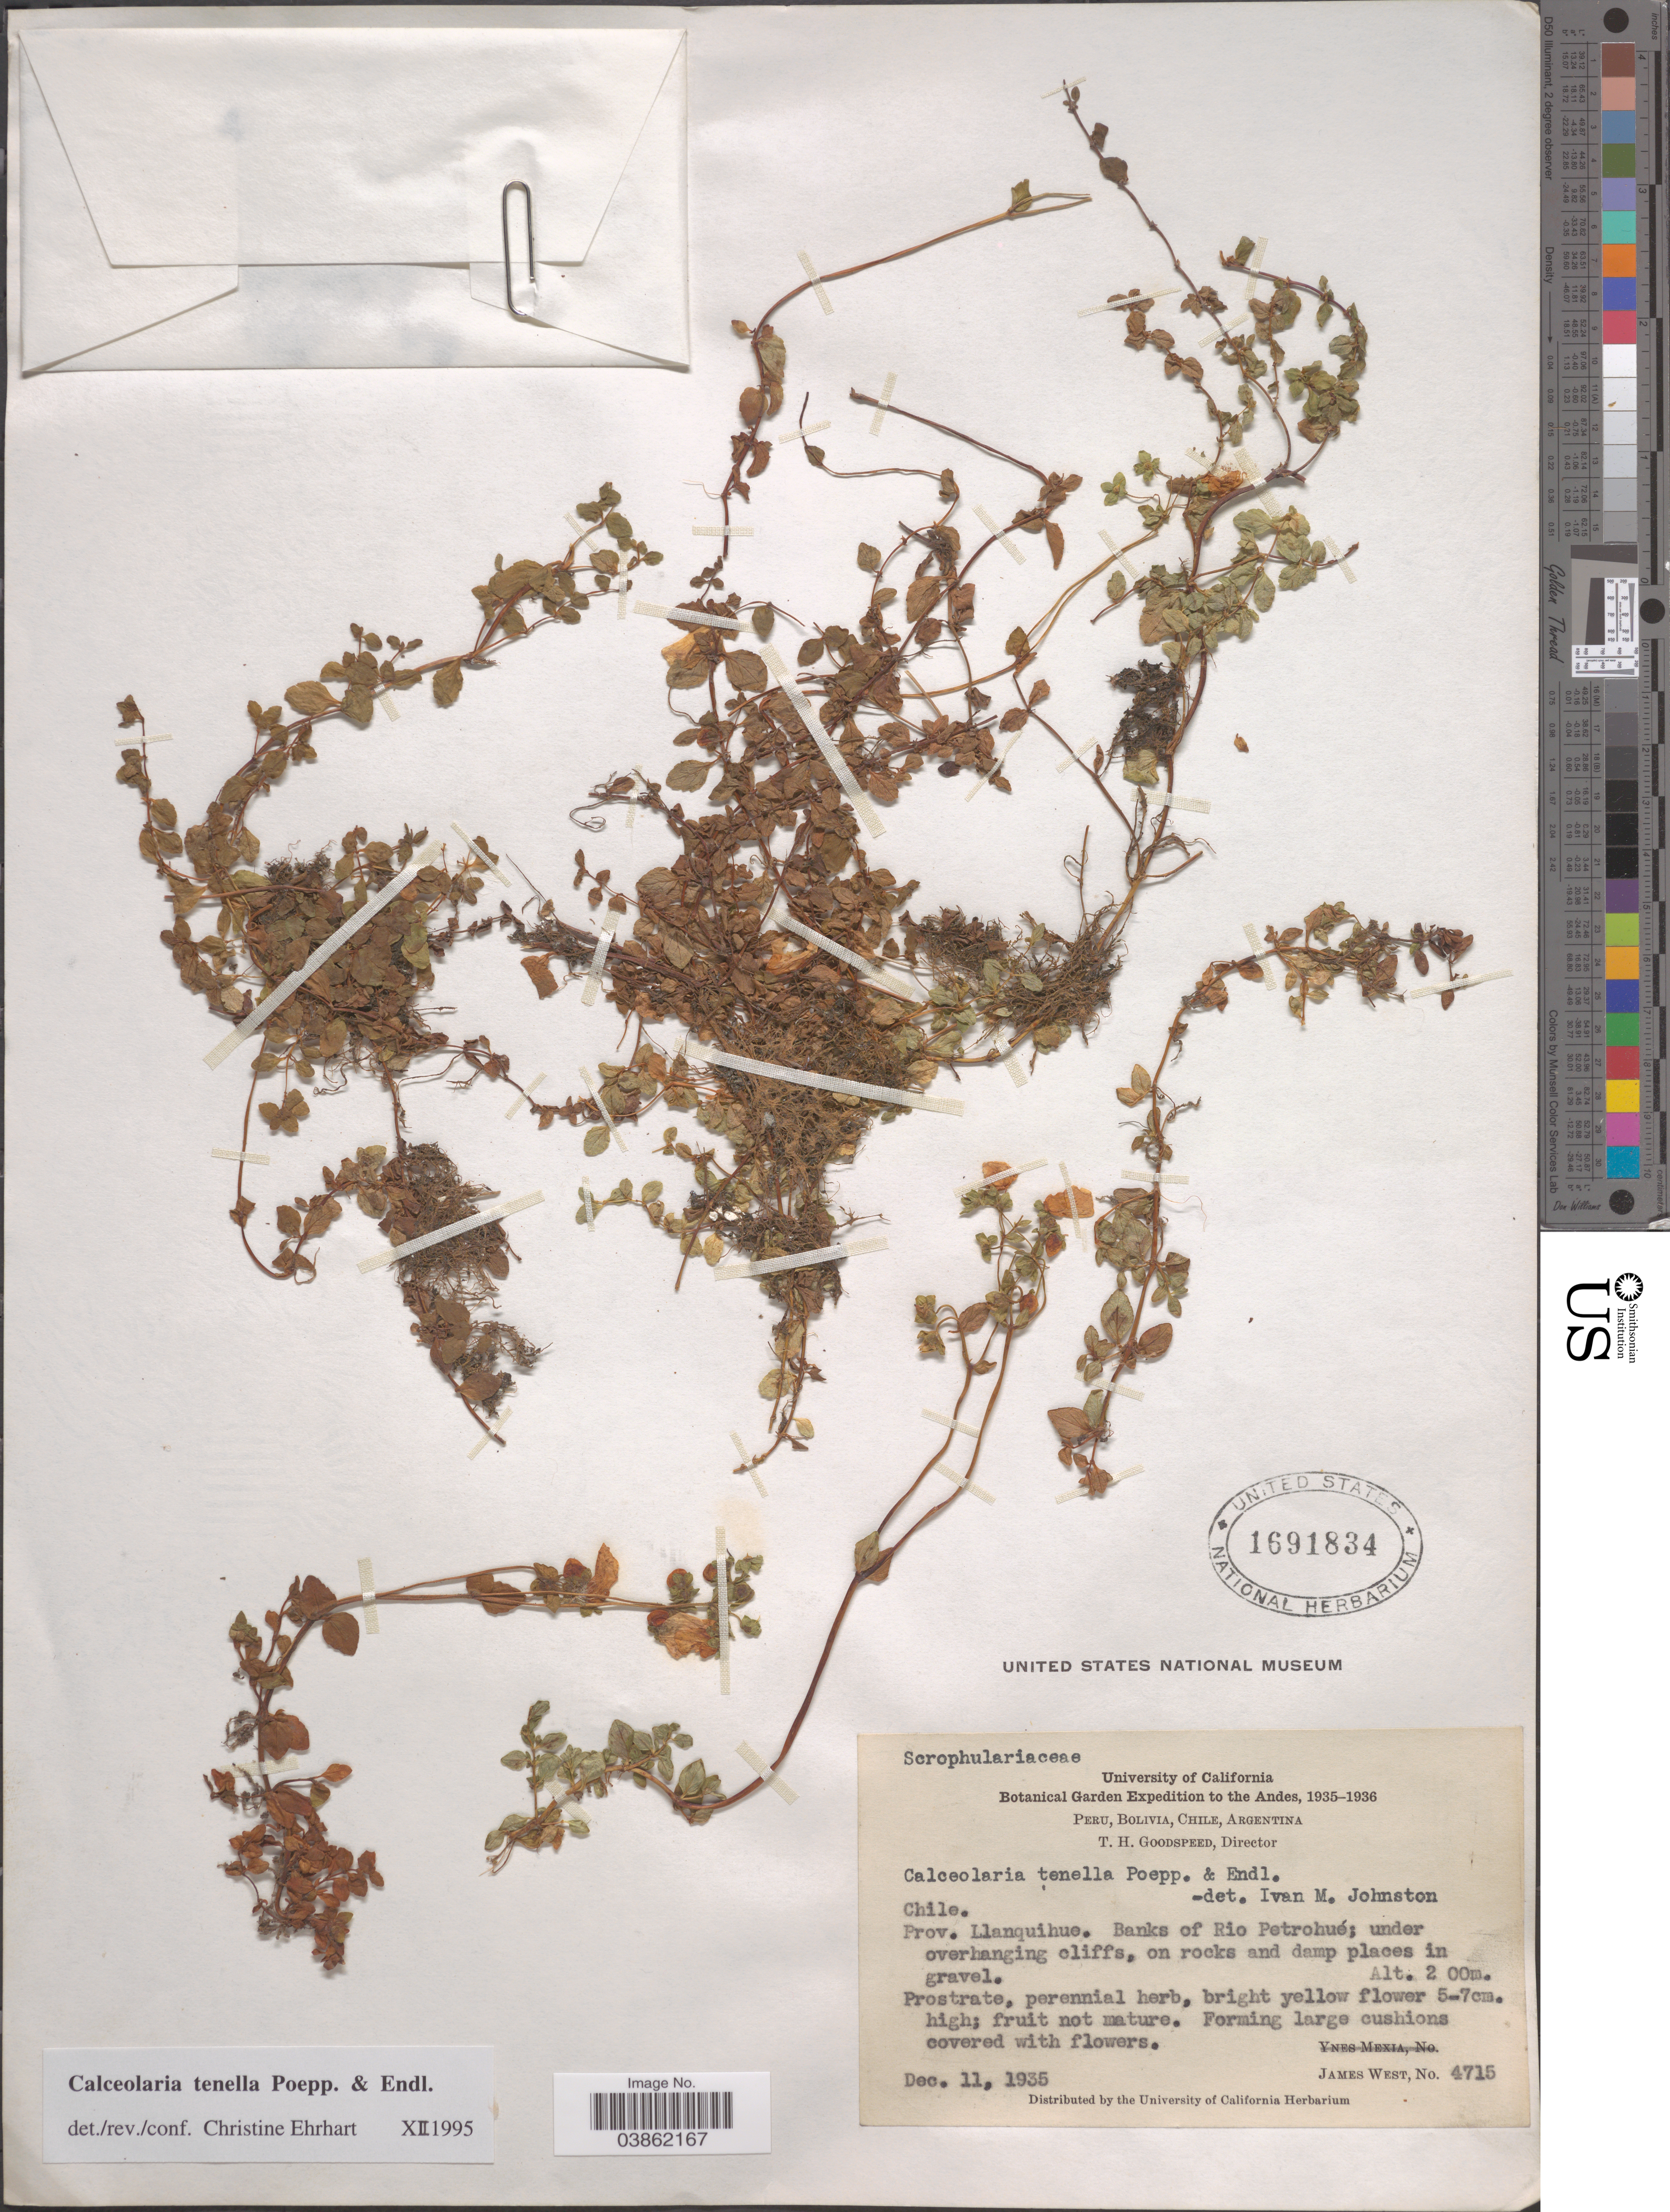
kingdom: Plantae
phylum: Tracheophyta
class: Magnoliopsida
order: Lamiales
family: Calceolariaceae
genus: Calceolaria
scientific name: Calceolaria tenella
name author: Poepp.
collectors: J. West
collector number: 4715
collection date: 1935-12-11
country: Chile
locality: The Andes. Prov. Llanquihue. Banks of Rio Petrohué.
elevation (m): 200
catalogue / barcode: US 1691834